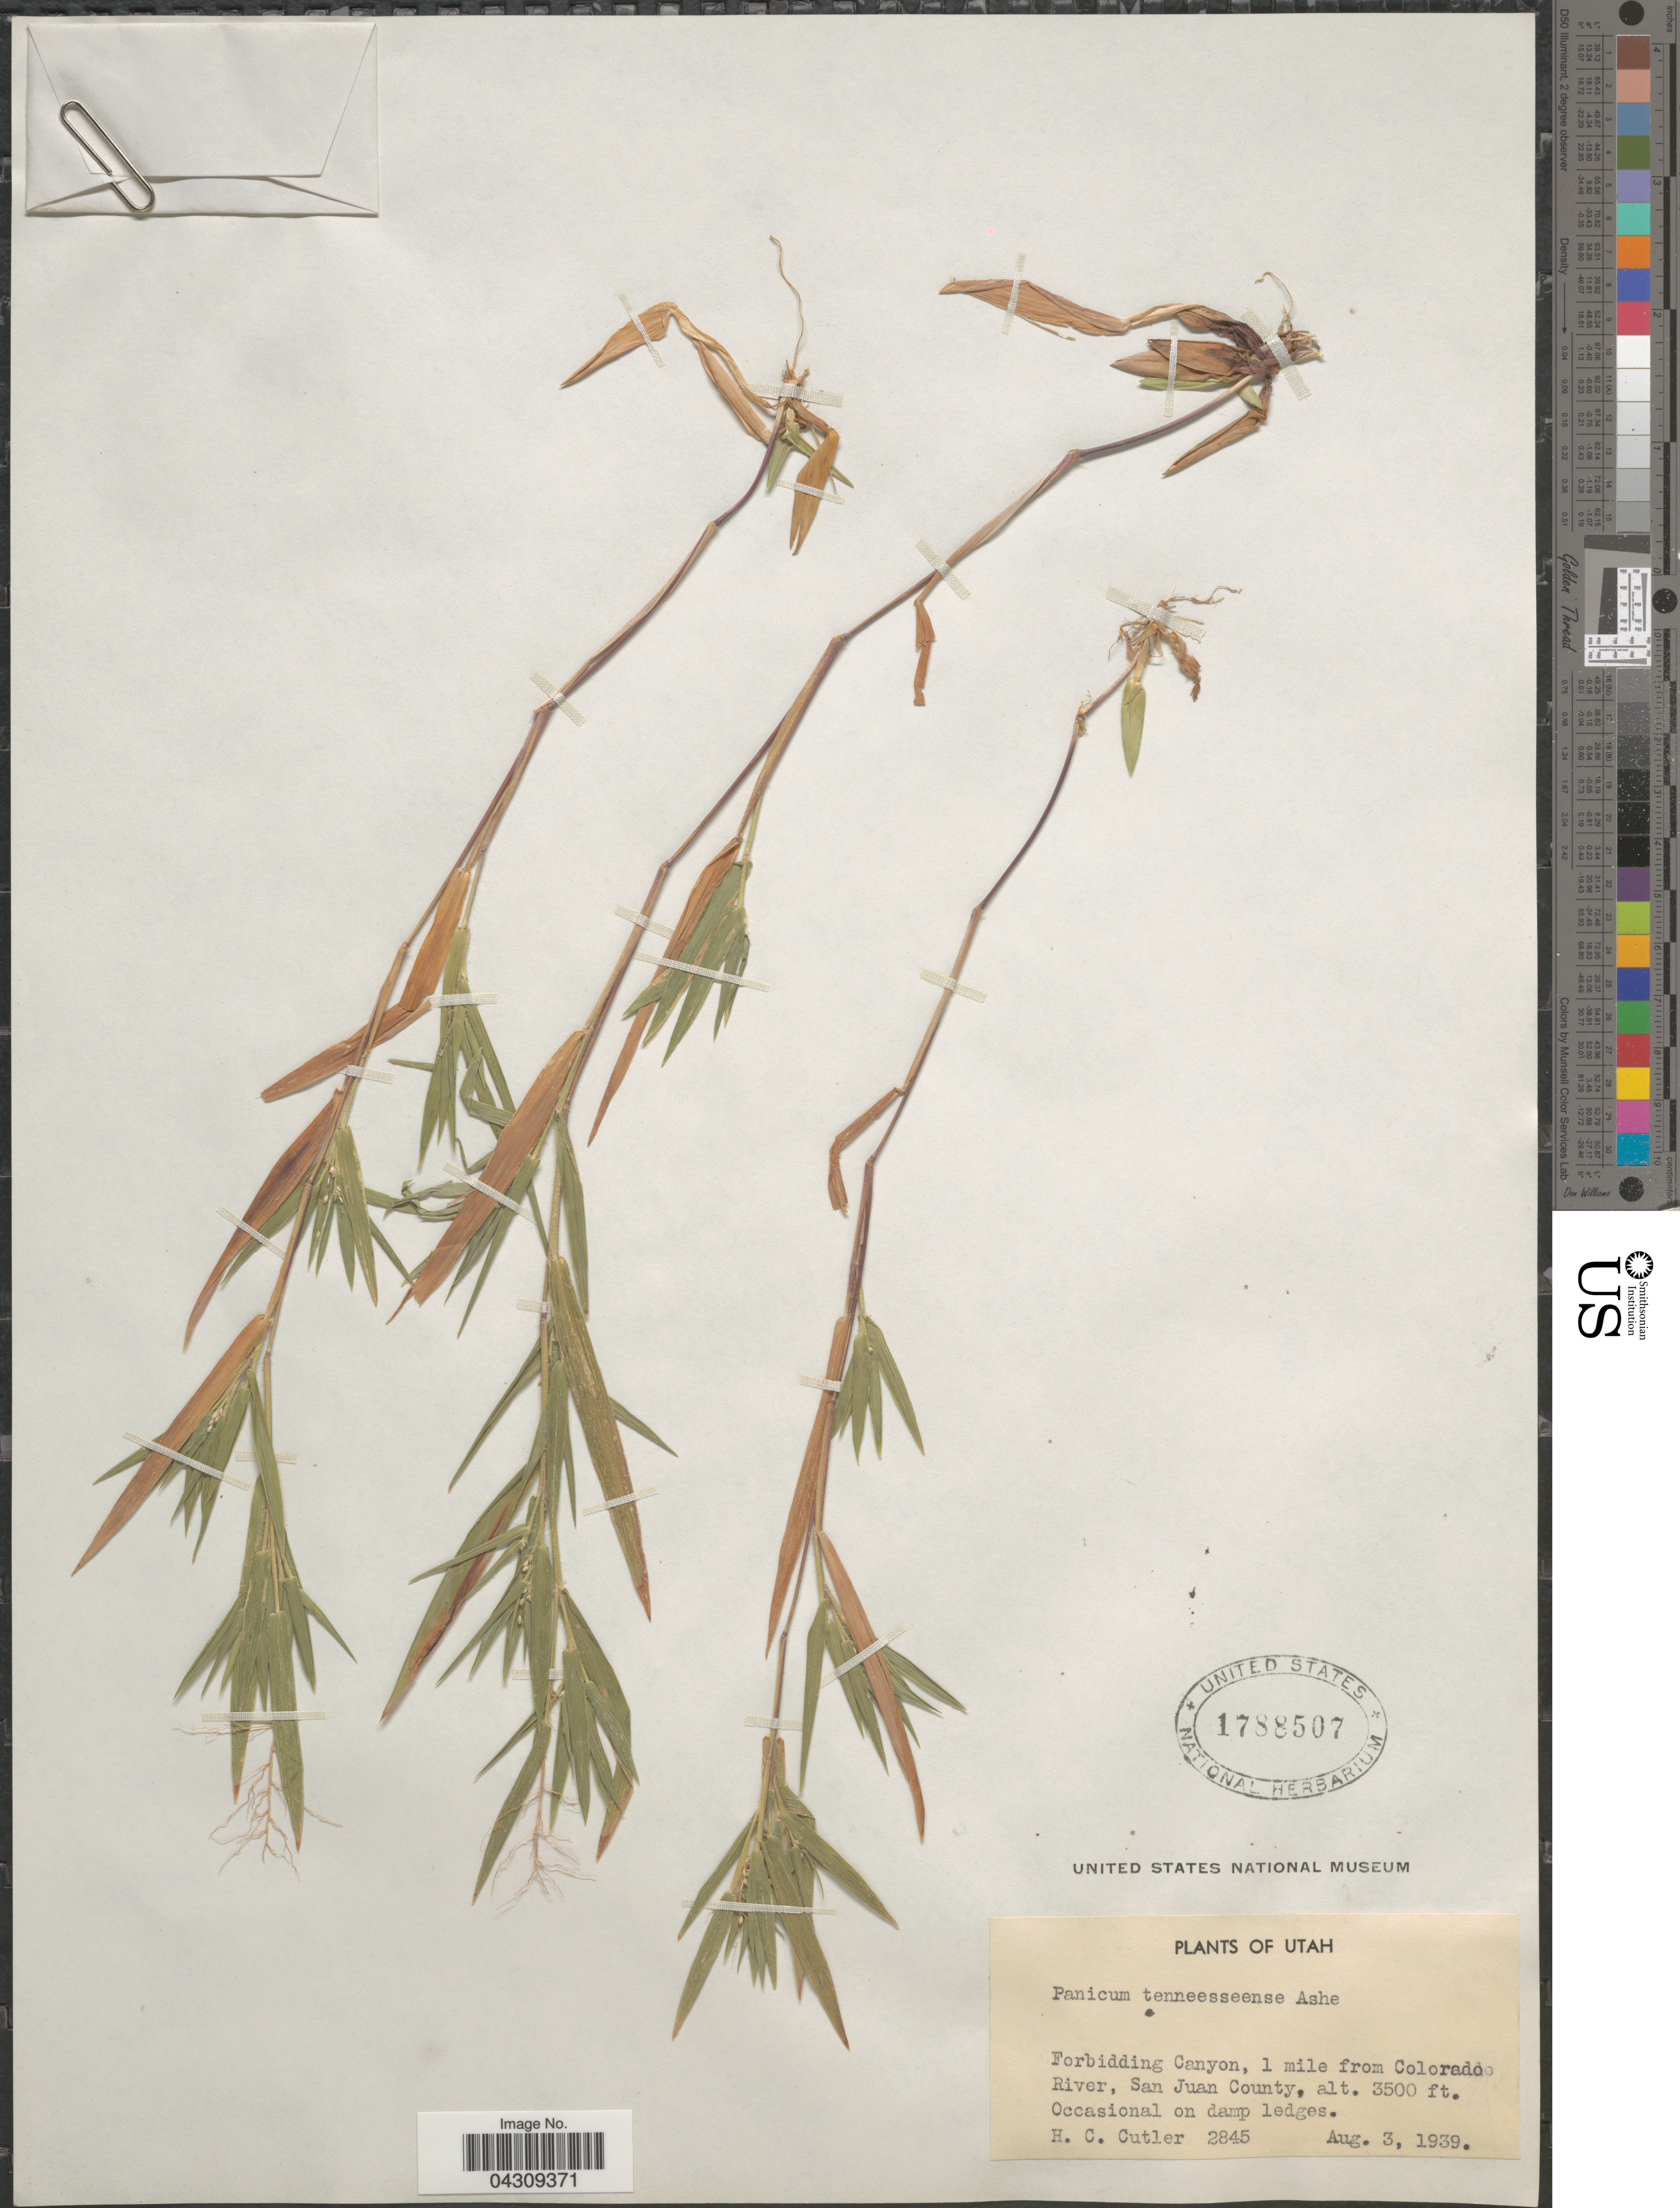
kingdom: Plantae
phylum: Tracheophyta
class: Liliopsida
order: Poales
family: Poaceae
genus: Dichanthelium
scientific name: Dichanthelium acuminatum var. acuminatum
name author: (Sw.) Gould & C.A. Clark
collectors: H. C. Cutler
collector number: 2845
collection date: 1939-08-03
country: United States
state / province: Utah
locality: Forbidding Canyon, 1 mile from Colorado River, San Juan County. Occasional on damp ledges.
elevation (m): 1067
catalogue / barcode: US 1788507